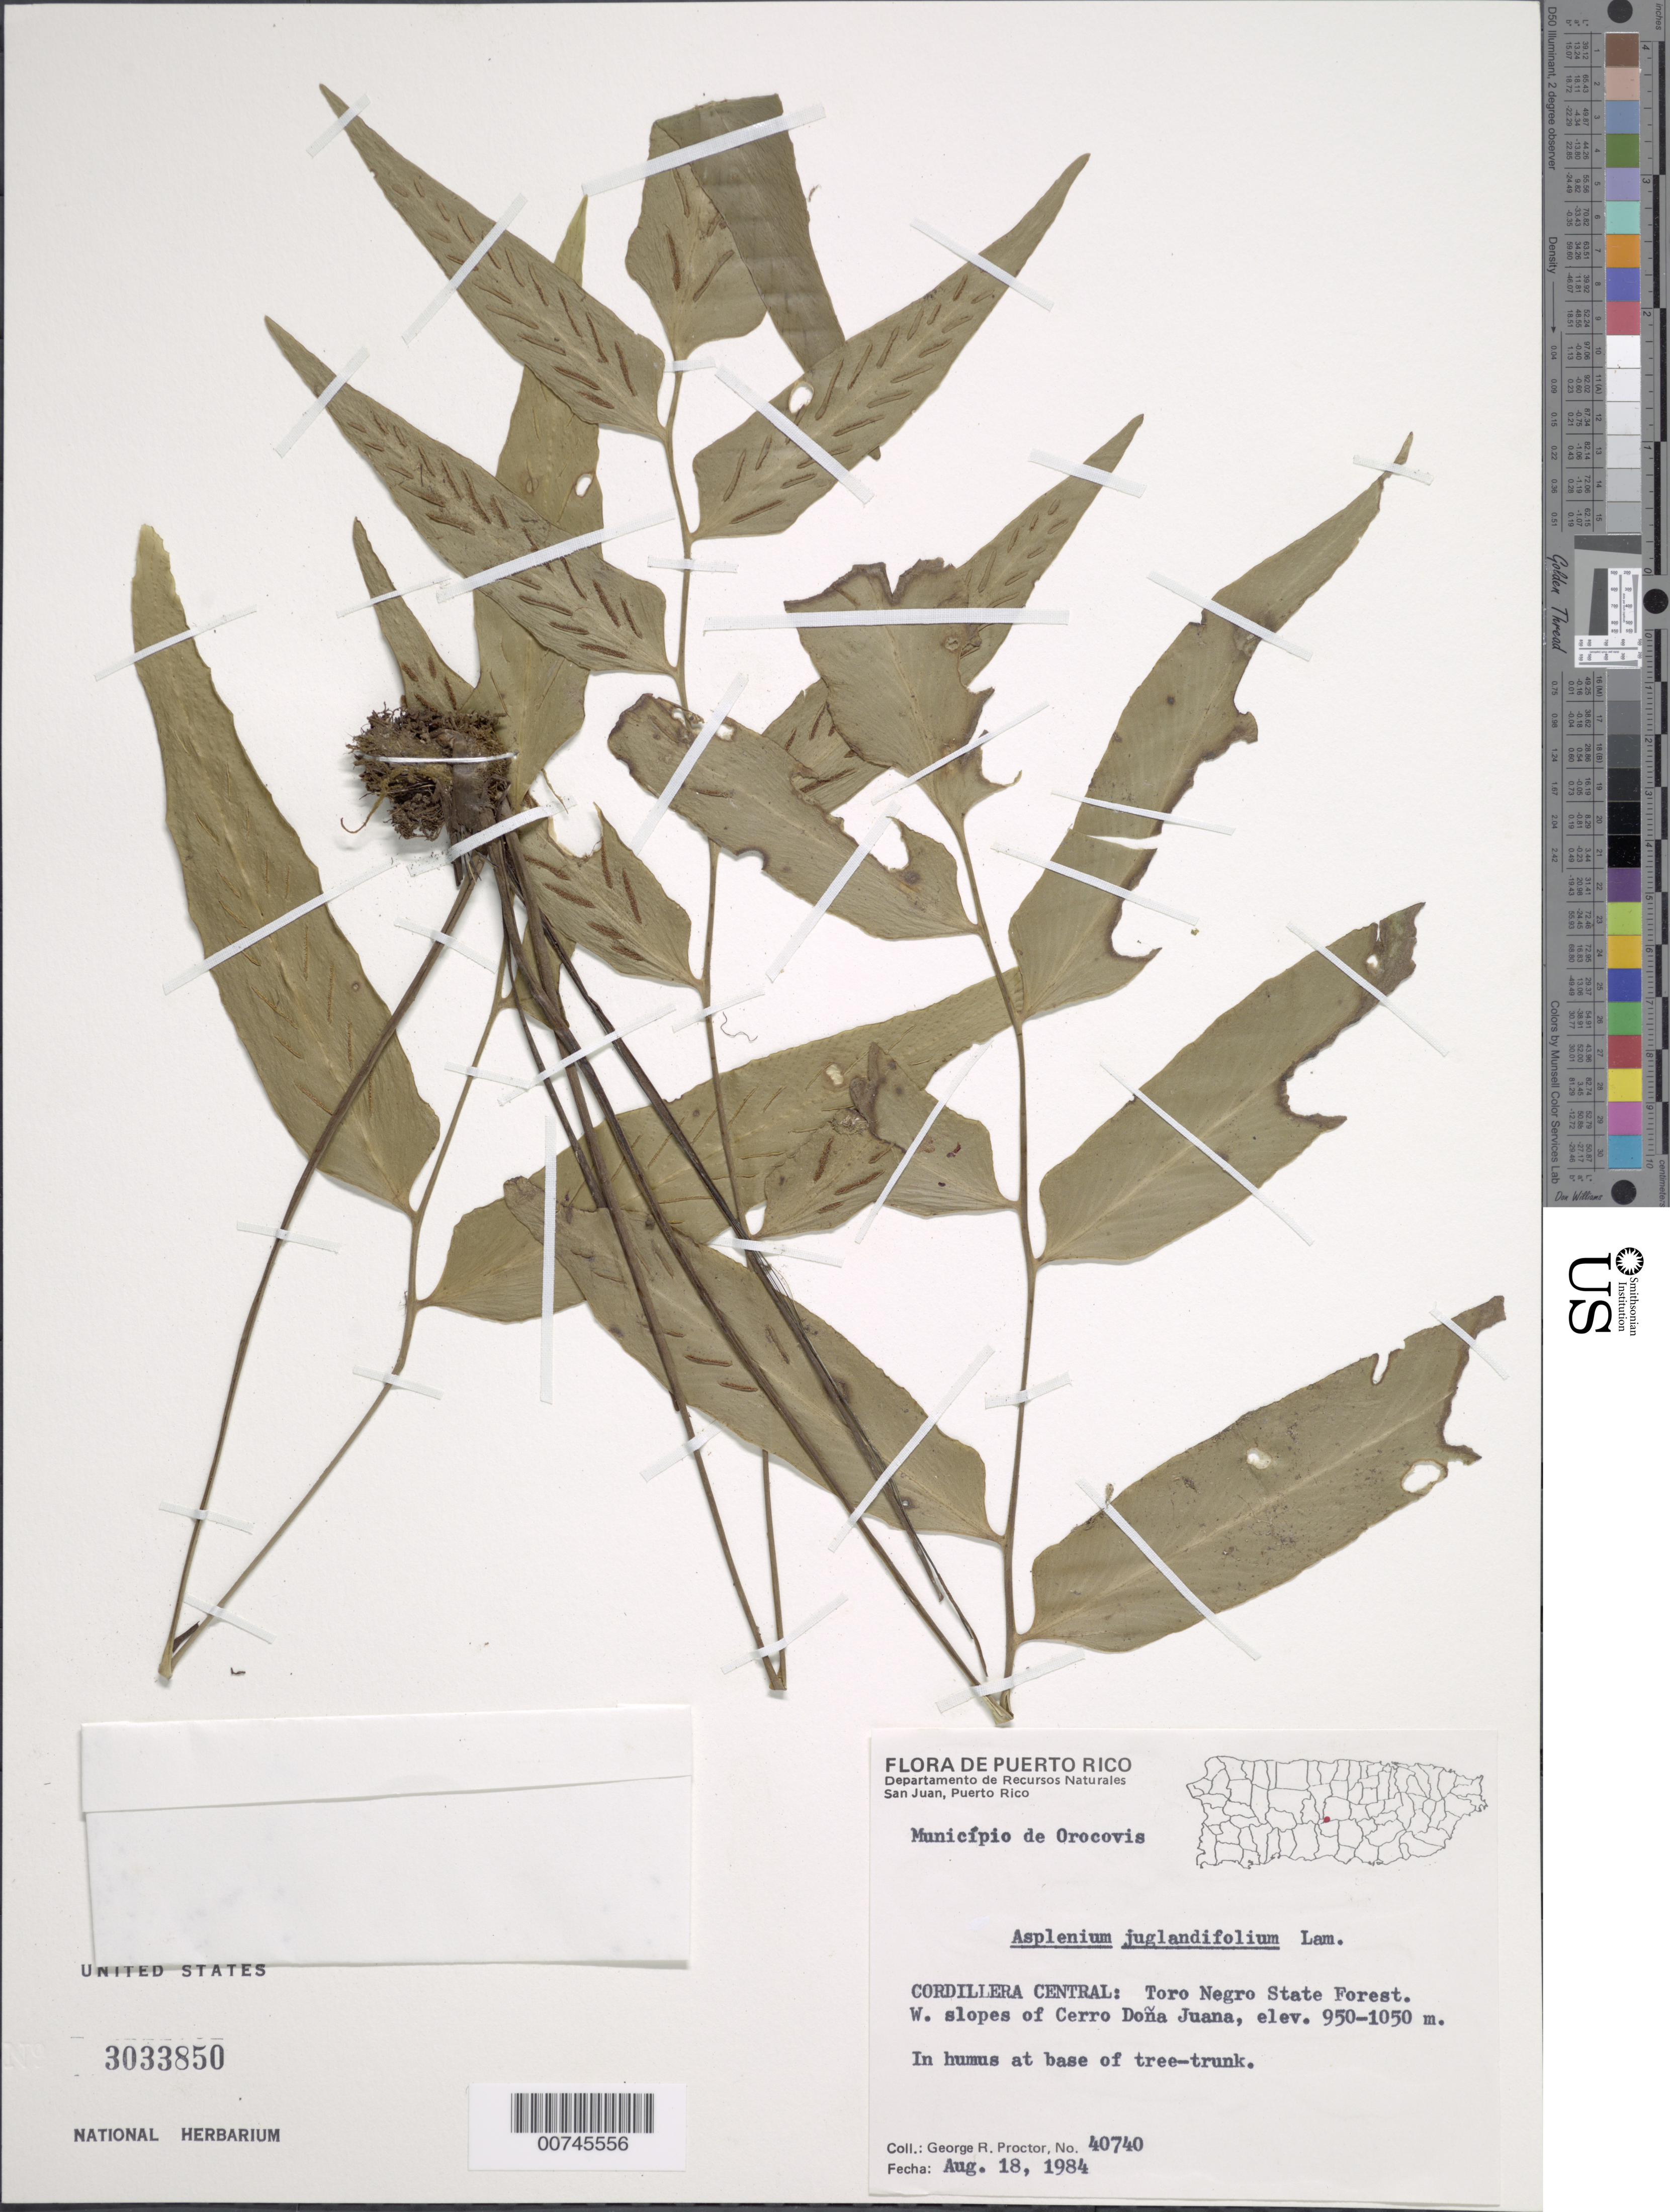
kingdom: Plantae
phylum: Tracheophyta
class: Polypodiopsida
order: Polypodiales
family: Aspleniaceae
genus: Asplenium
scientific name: Asplenium juglandifolium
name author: Lam.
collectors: G. R. Proctor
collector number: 40740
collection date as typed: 18 Aug 1984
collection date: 1984-08-18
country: Puerto Rico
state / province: Orocovis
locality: Cordillera Central: Toro Negro State Forest. W slopes of Cerro Doña Juana. Municipio de Orocovis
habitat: In humus at base of tree-trunk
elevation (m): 950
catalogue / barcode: US 3033850